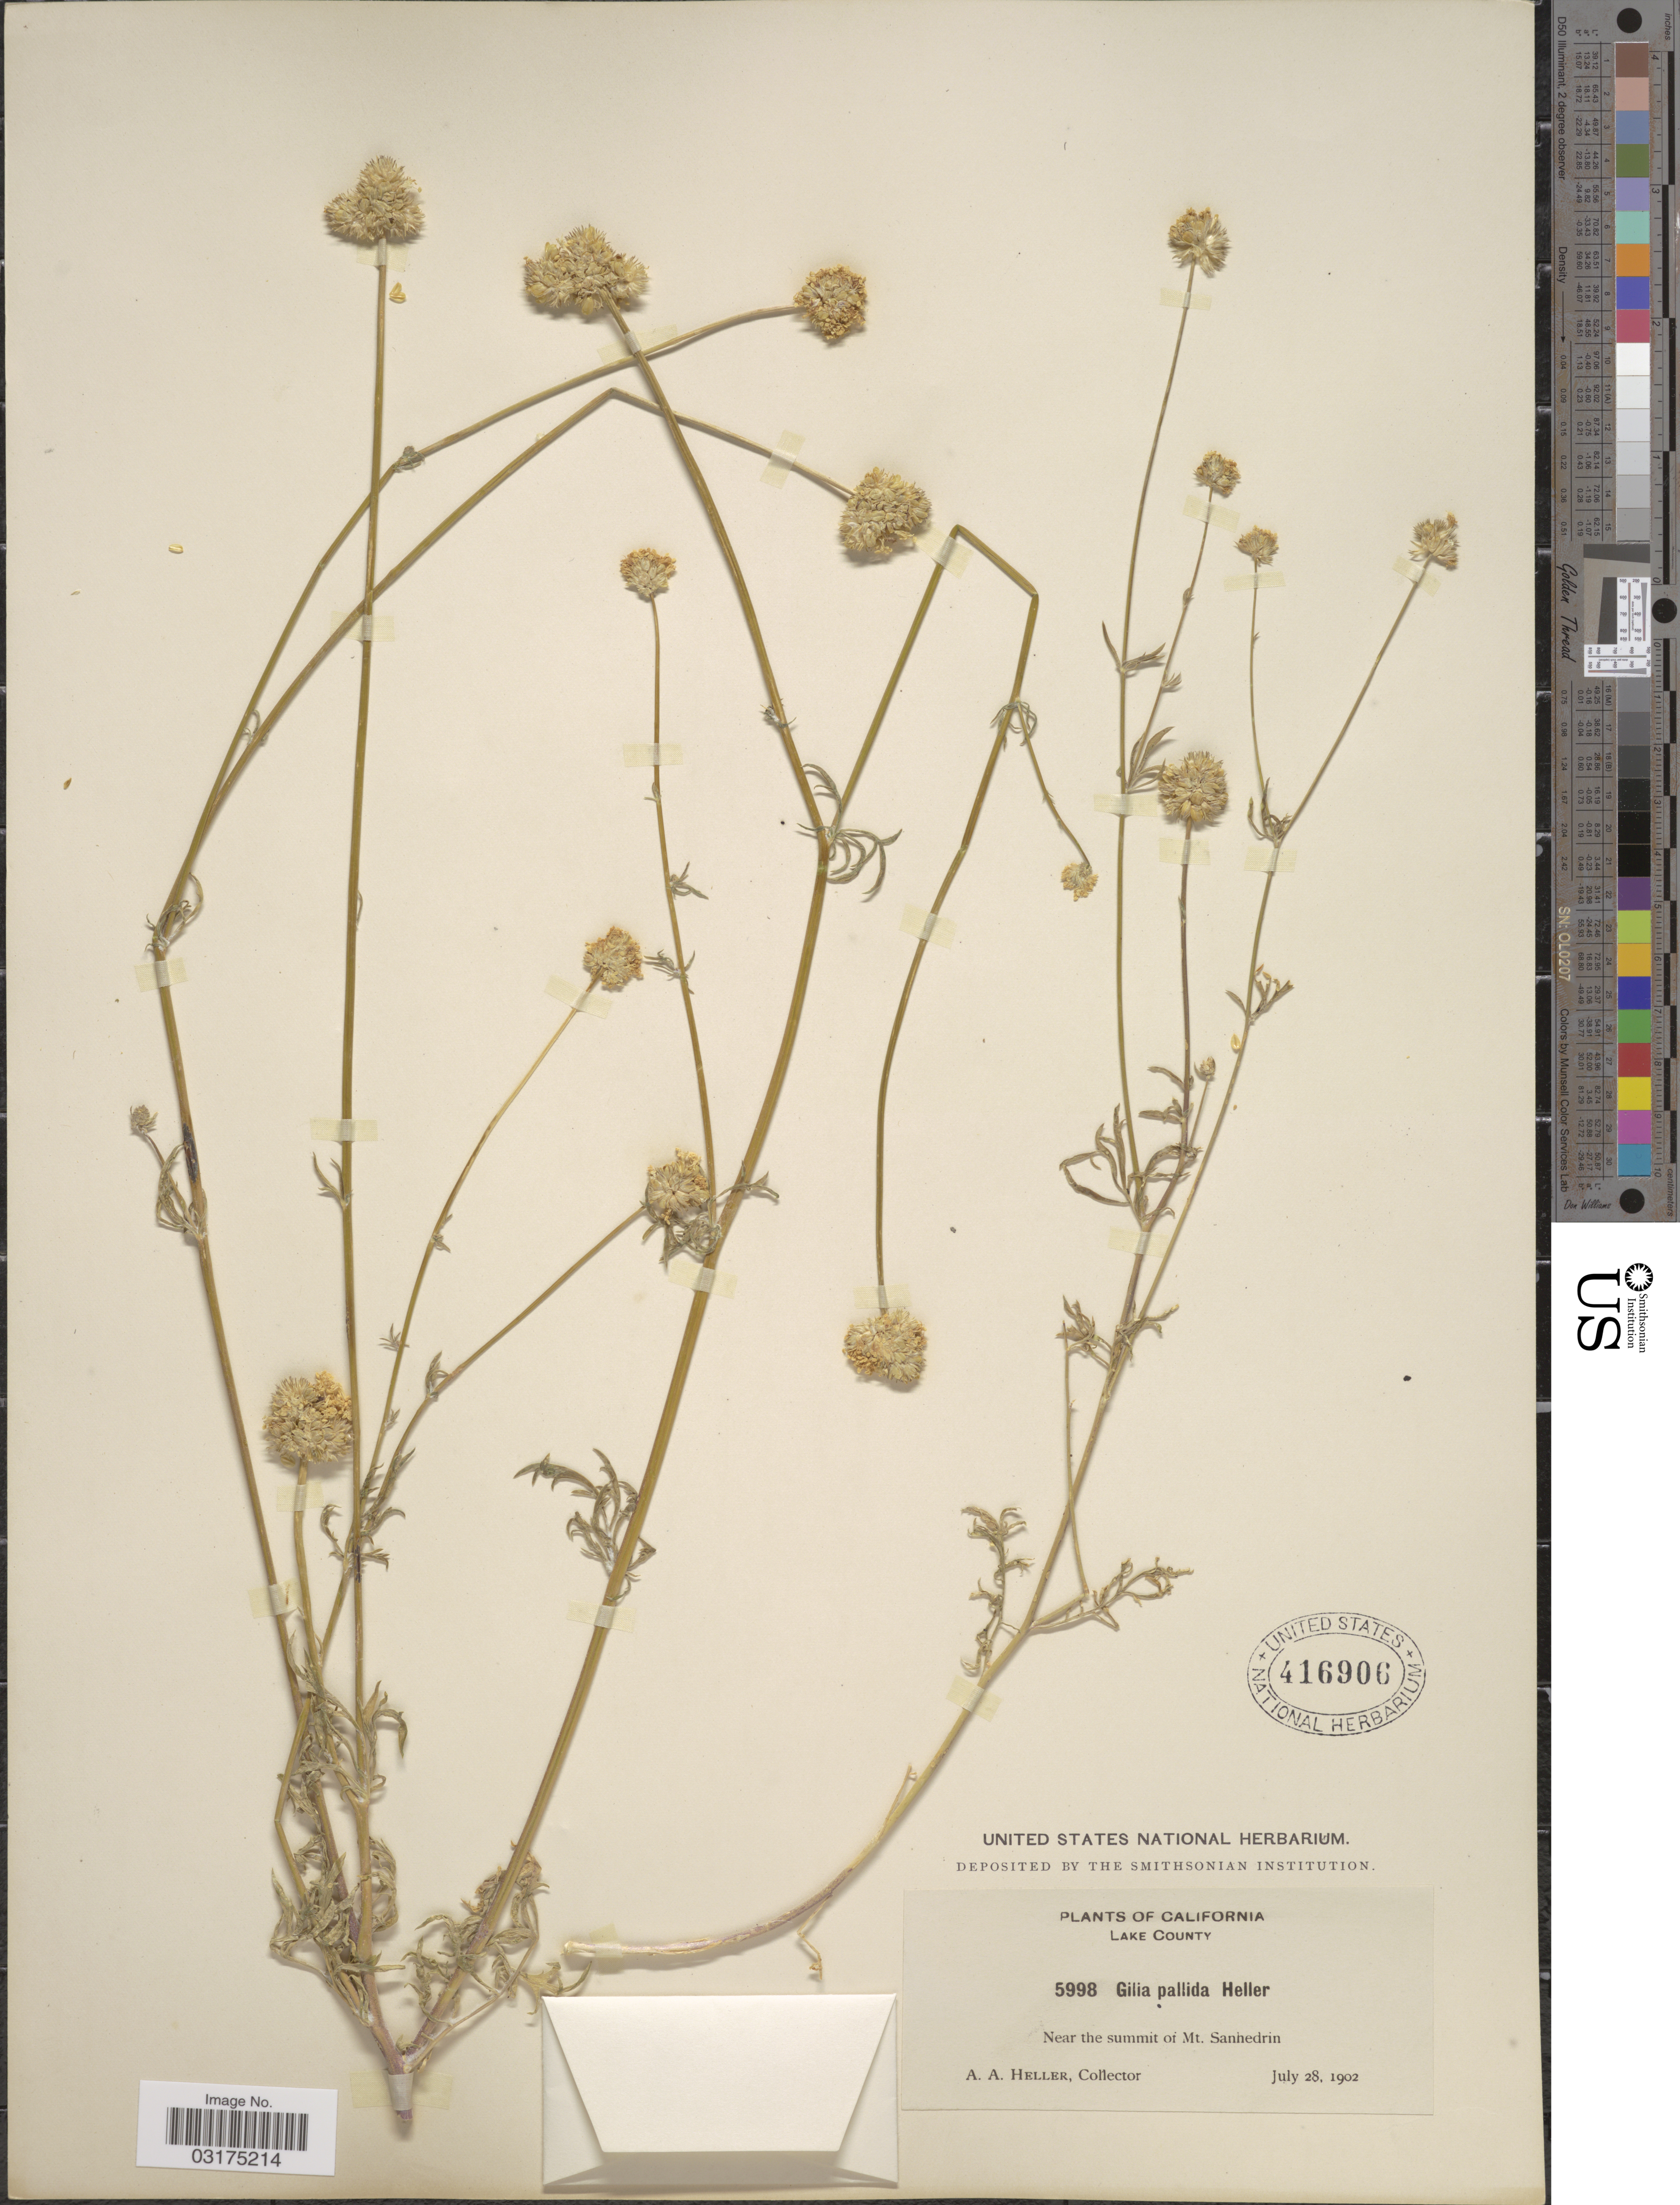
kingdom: Plantae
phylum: Tracheophyta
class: Magnoliopsida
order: Ericales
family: Polemoniaceae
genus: Gilia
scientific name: Gilia capitata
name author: Sims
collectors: A. A. Heller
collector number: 5998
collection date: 1902-07-28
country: United States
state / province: California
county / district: Lake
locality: Lake County, Near the summit of Mt. Sanhedrin.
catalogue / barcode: US 416906